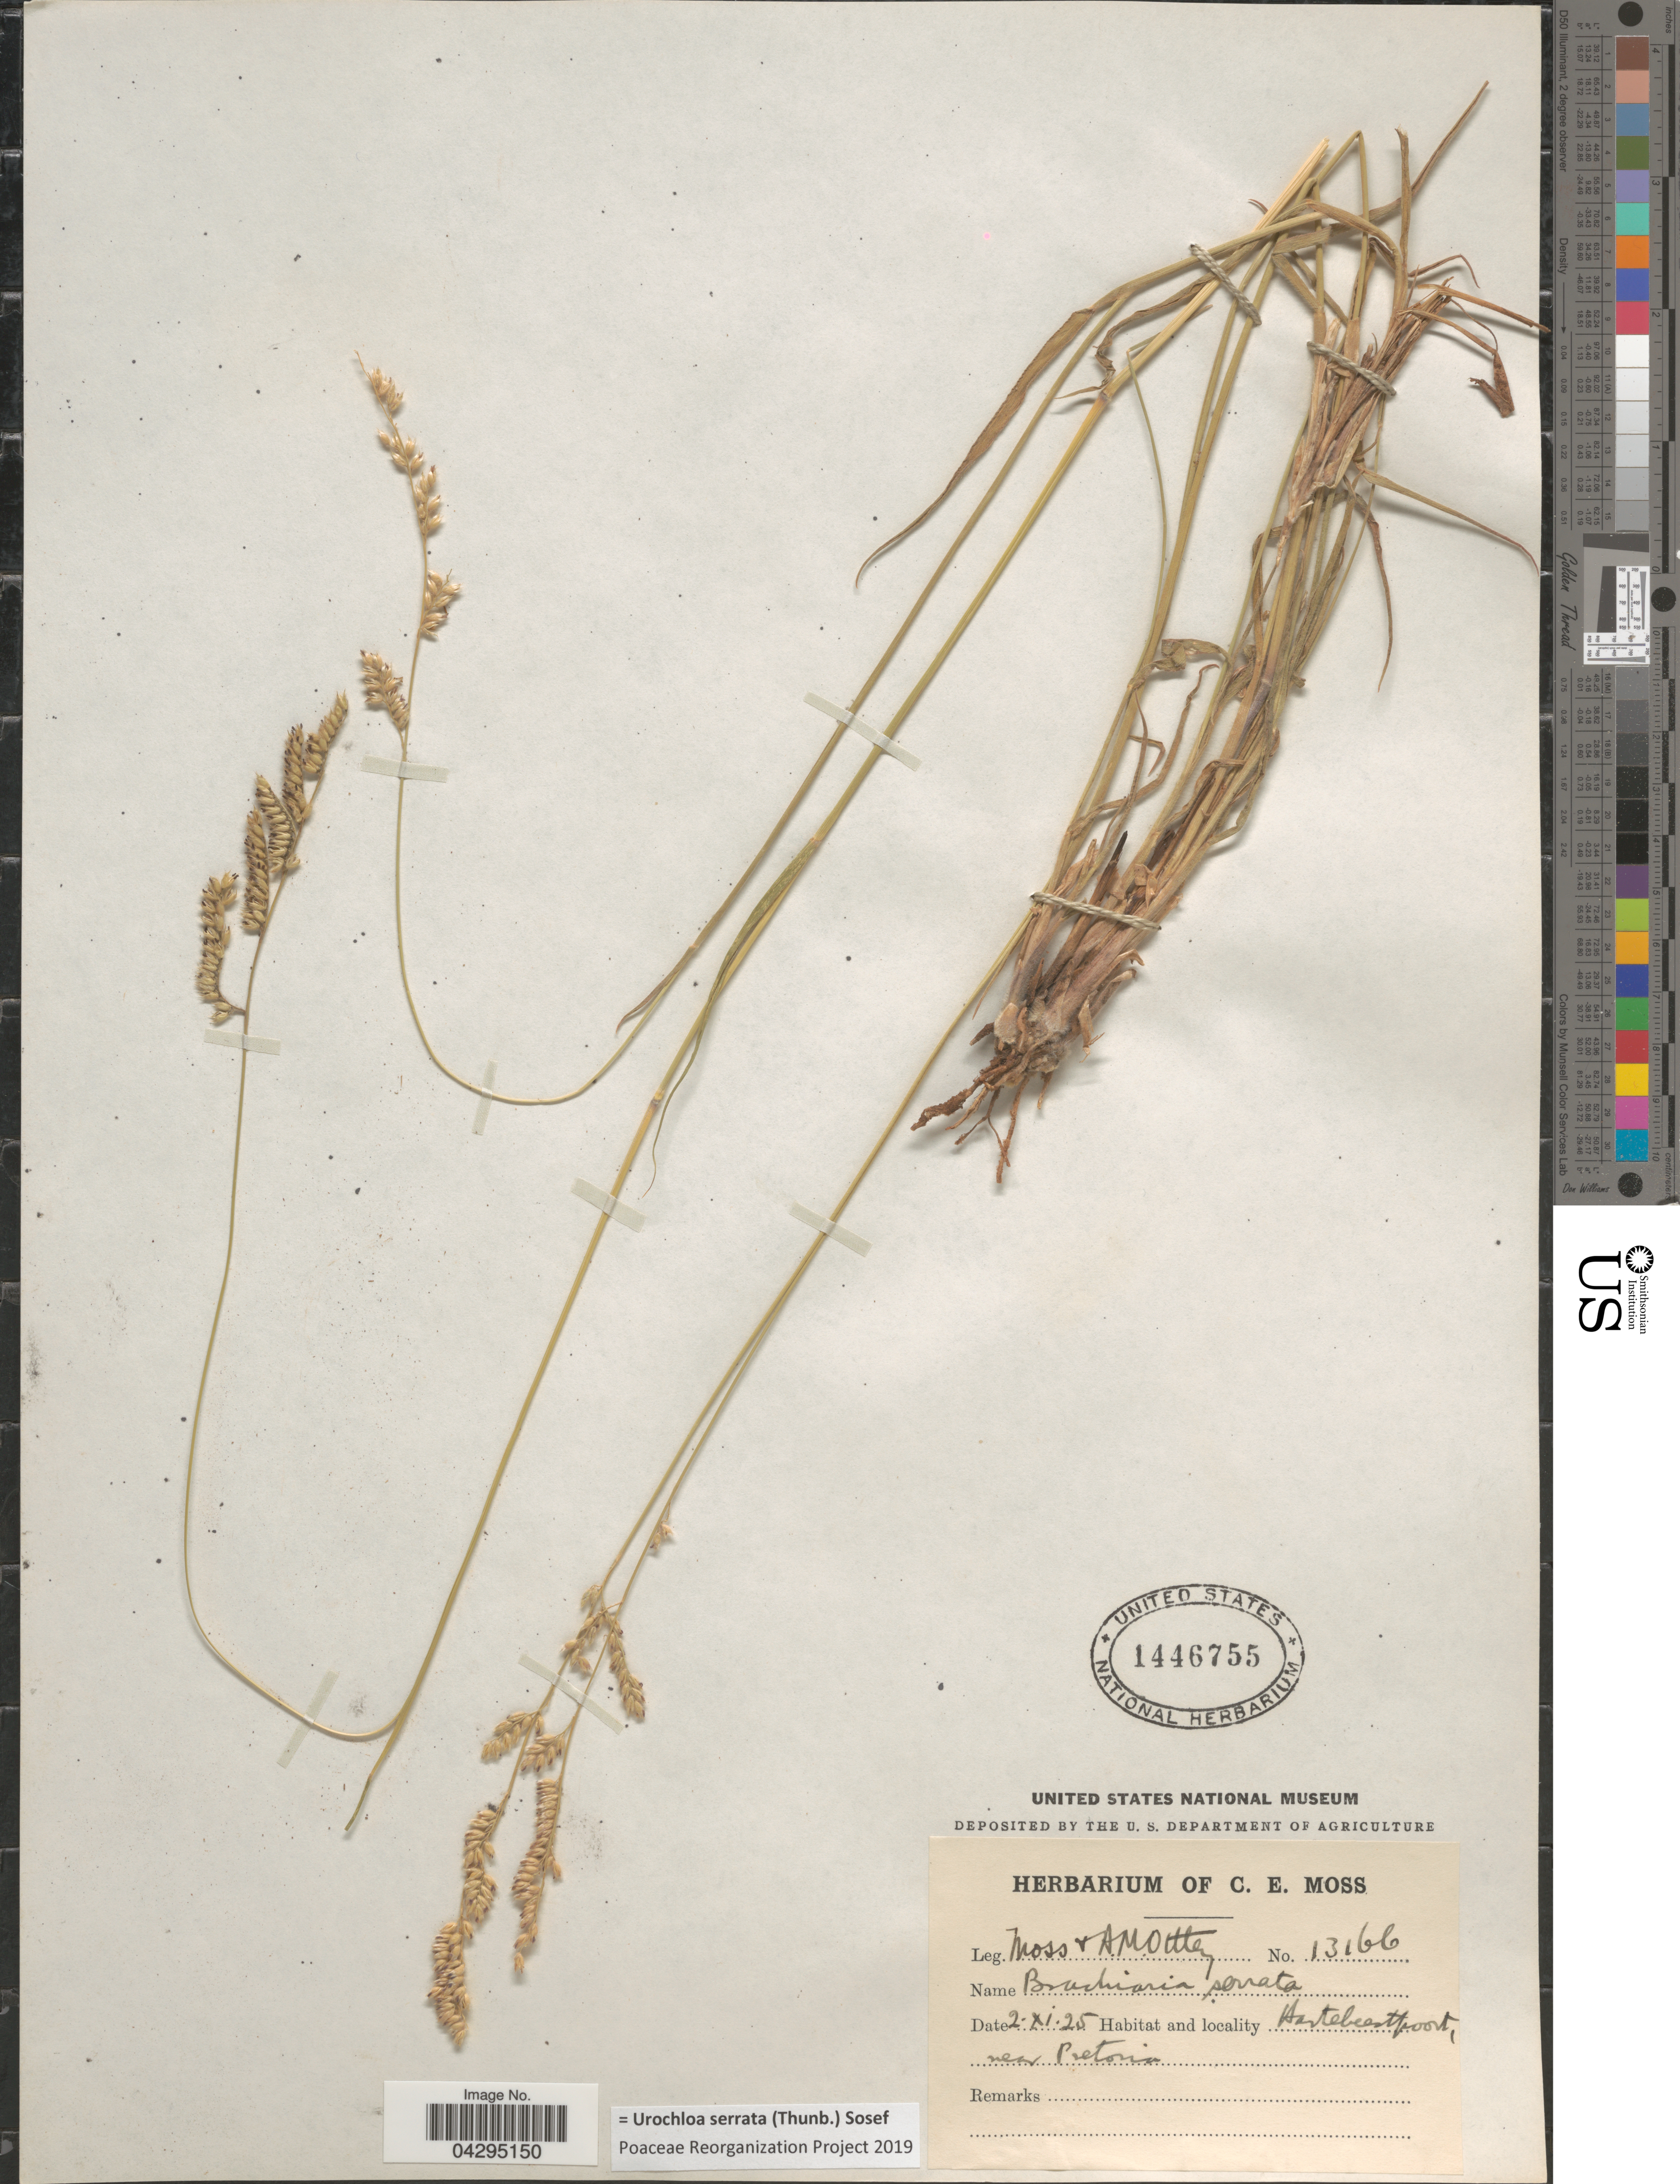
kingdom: Plantae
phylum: Tracheophyta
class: Liliopsida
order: Poales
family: Poaceae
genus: Urochloa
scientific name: Urochloa serrata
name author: (Thunb.) Sosef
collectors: C. E. Moss & Collector illegible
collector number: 13166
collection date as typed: Transcribed d/m/y: 2/11/25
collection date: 1925-11-02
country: South Africa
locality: Hartbeespoort, near Pretoria.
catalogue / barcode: US 1446755